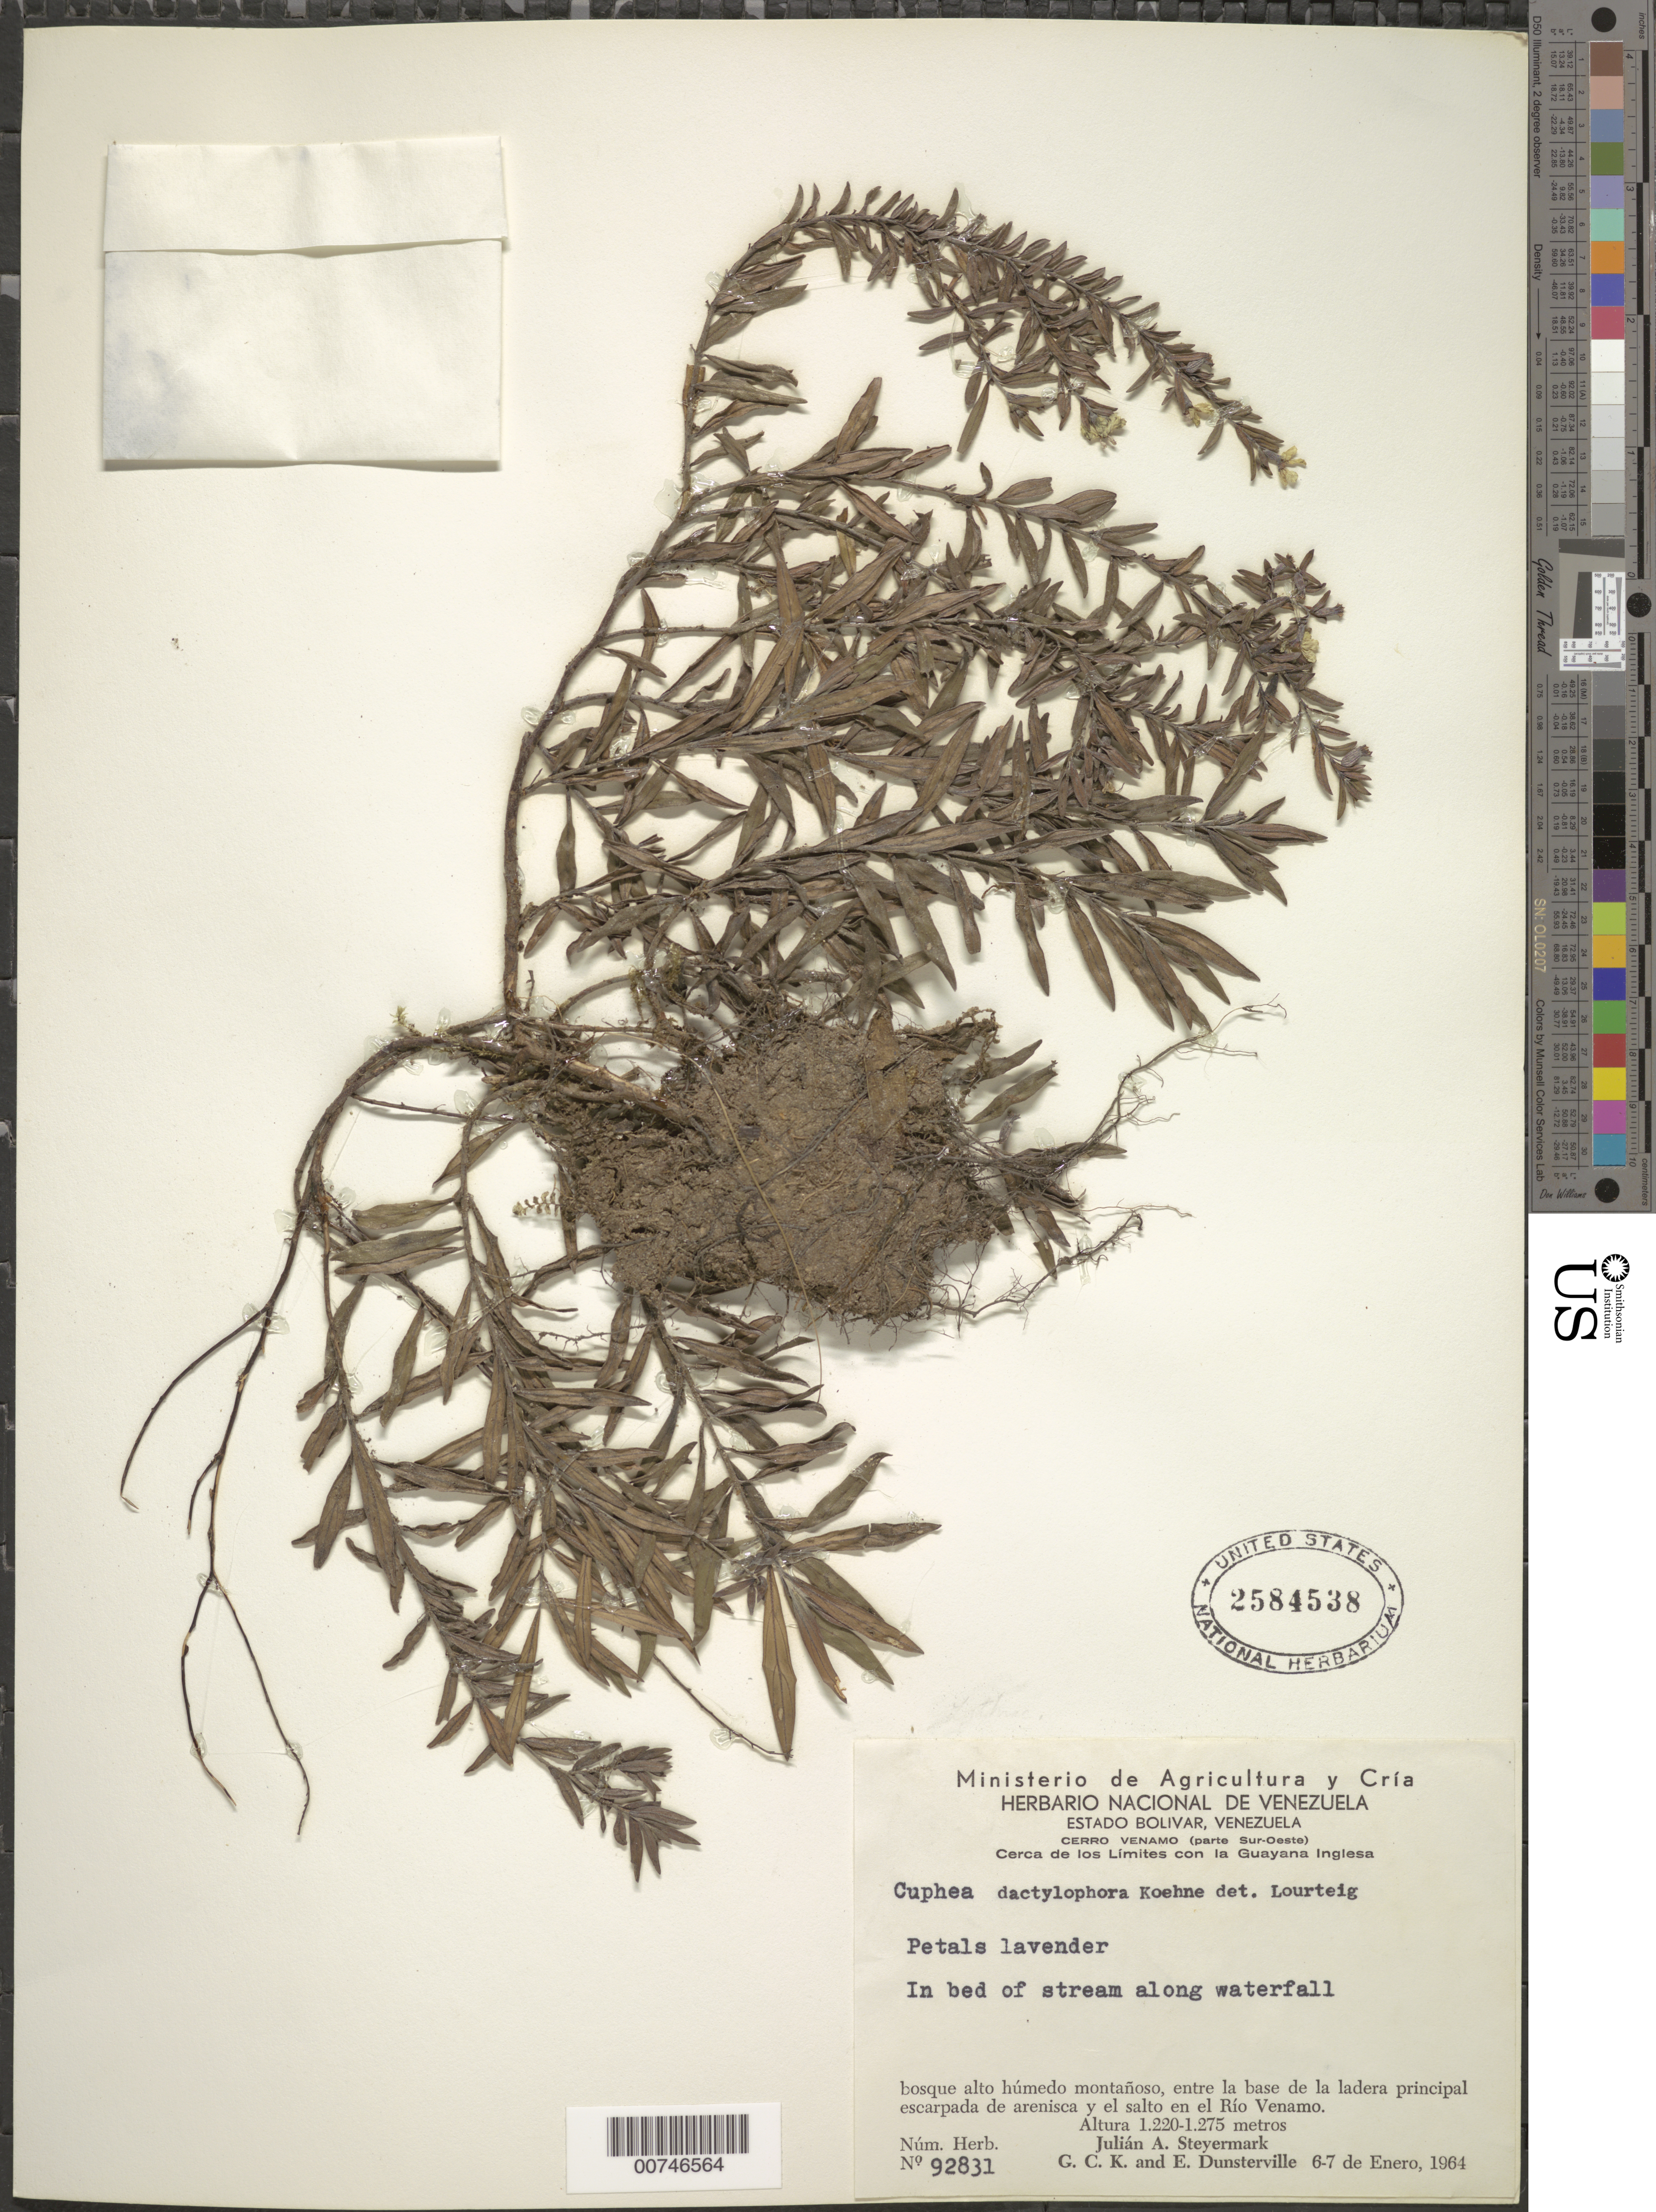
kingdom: Plantae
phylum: Tracheophyta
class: Magnoliopsida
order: Myrtales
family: Lythraceae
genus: Cuphea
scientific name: Cuphea dactylophora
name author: Koehne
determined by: Lourteig, A.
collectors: J. Steyermark, G. C. K. Dunsterville & E. Dunsterville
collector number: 92831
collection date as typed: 6-Jan-64 to 7-Jan-64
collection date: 1964-01-06/1964-01-07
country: Venezuela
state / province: Bolívar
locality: Cerro Venamo (parte Sur-Oeste), Río Venamo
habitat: Bed of stream along waterfall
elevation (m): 1220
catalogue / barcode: US 2584538